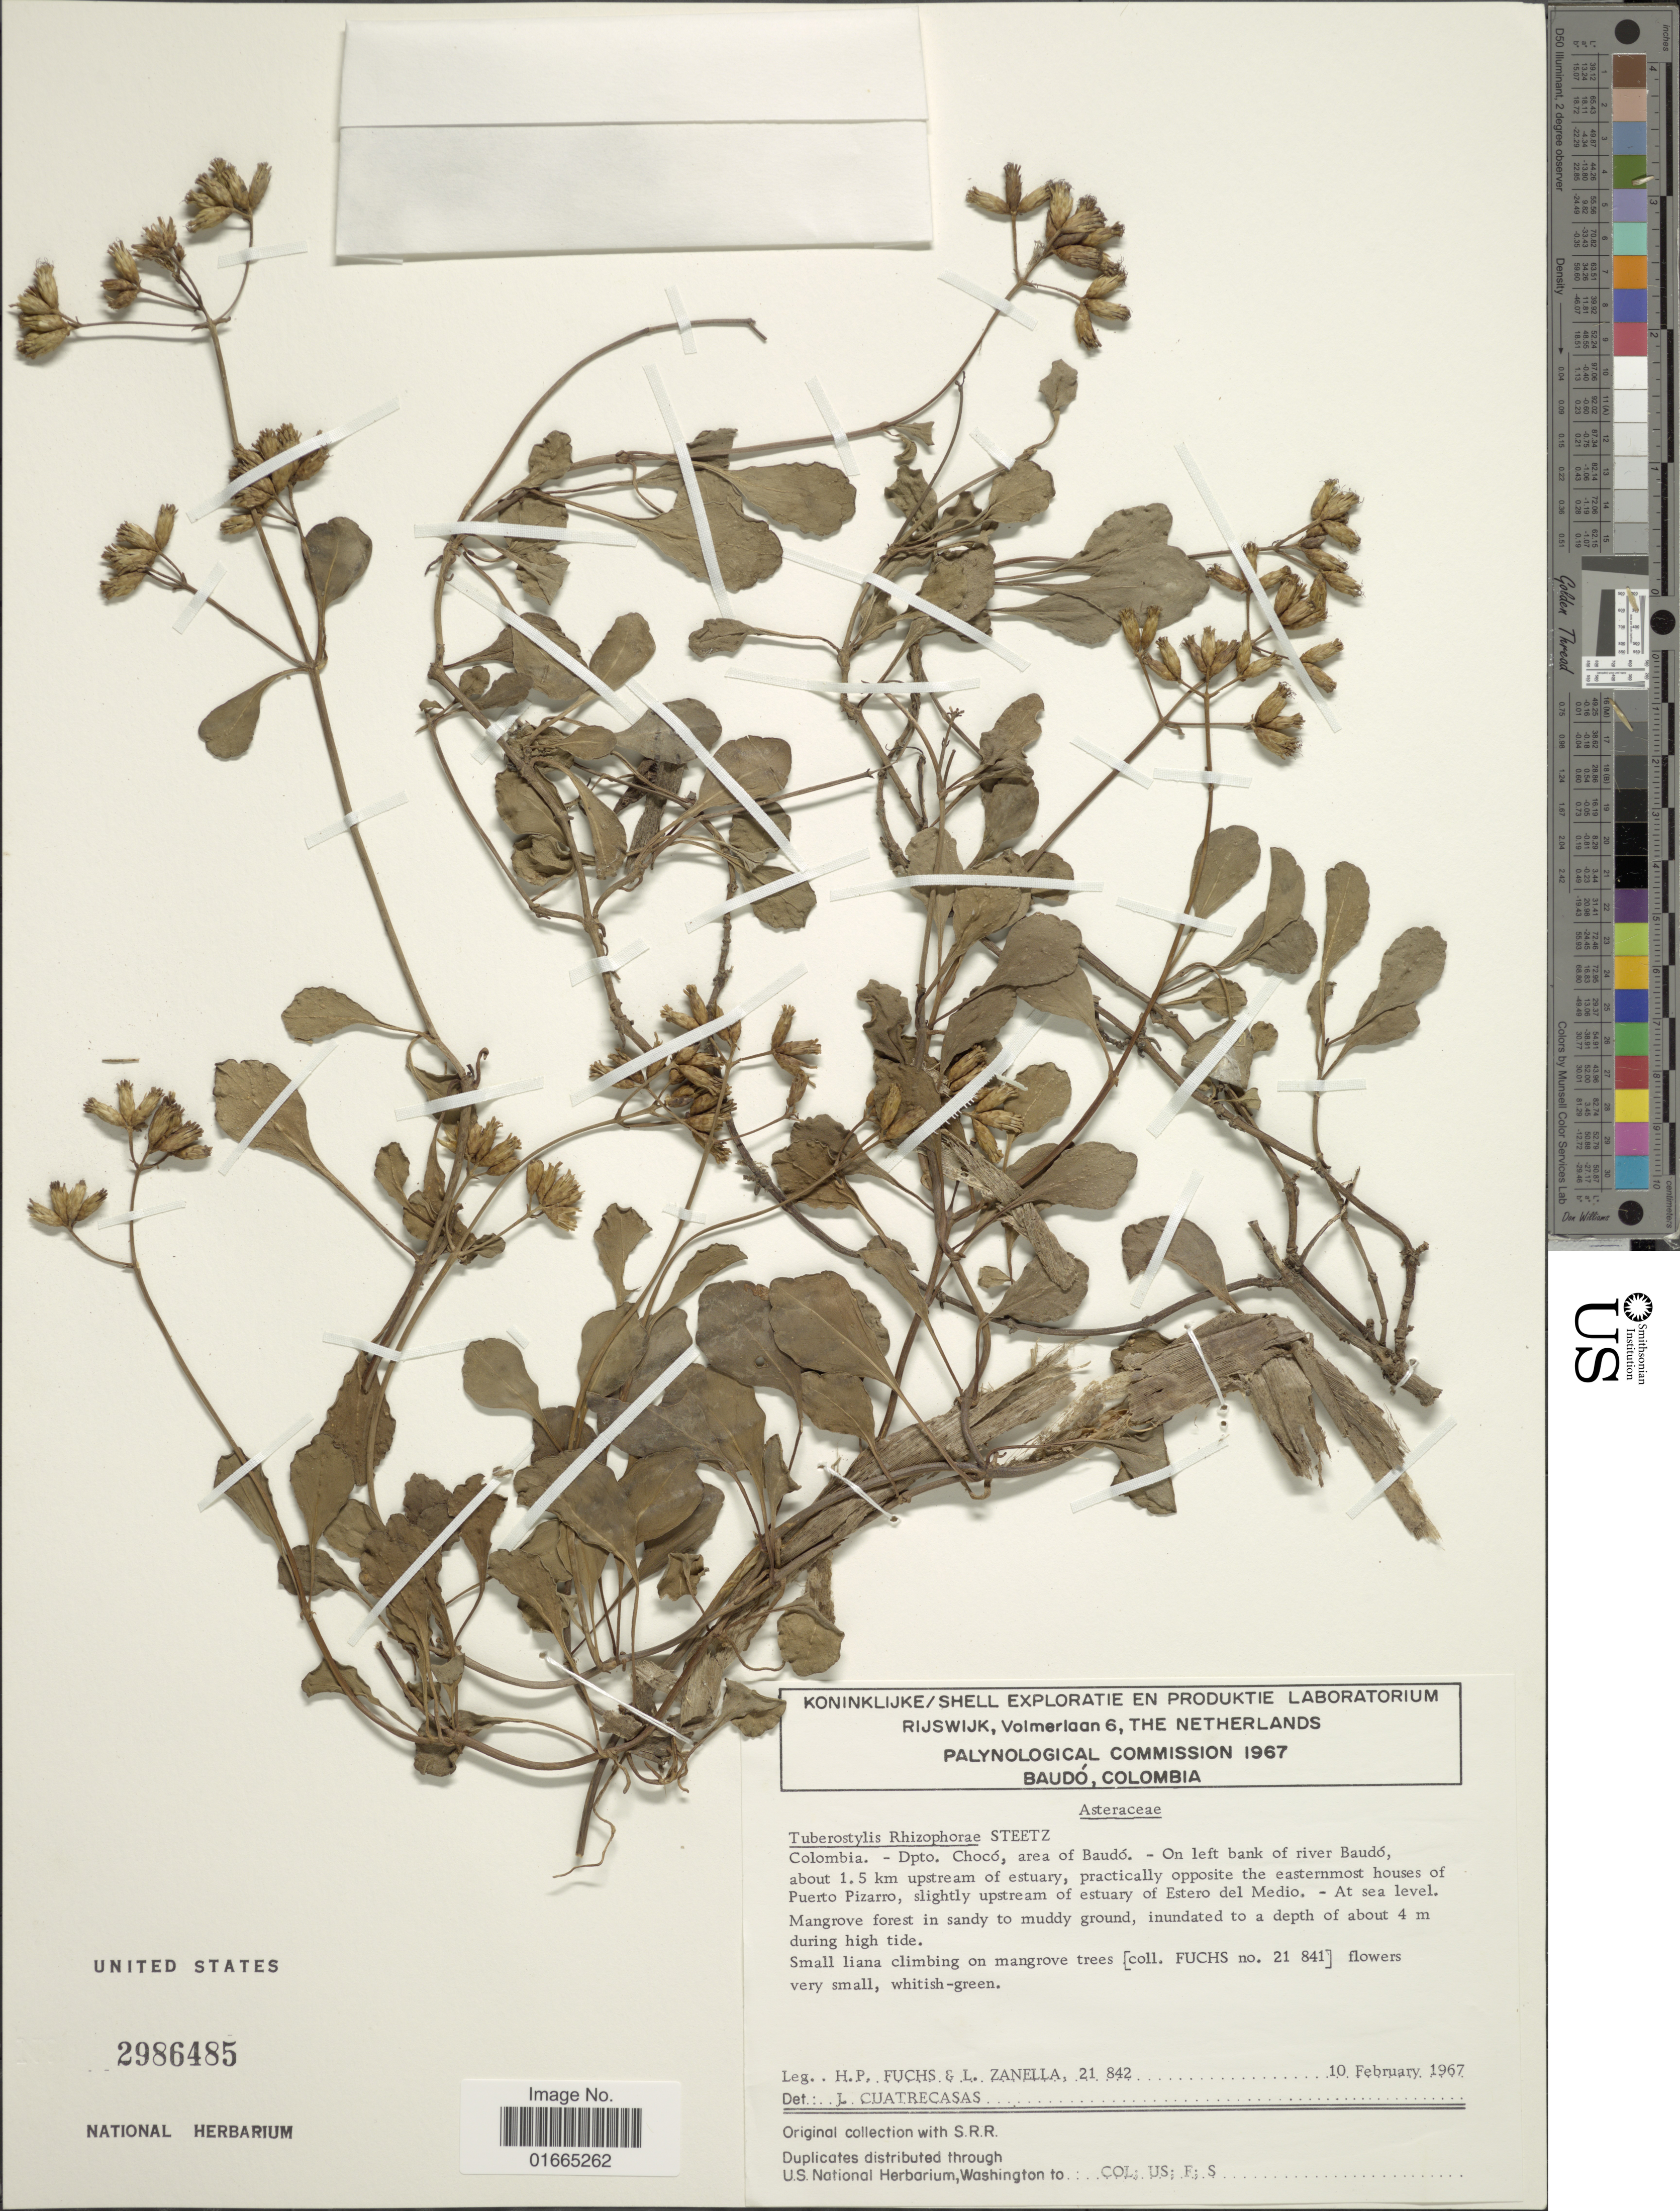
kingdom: Plantae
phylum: Tracheophyta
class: Magnoliopsida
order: Asterales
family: Asteraceae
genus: Tuberostylis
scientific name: Tuberostylis rhizophorae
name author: Steetz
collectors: H. P. Fuchs & L. Zanella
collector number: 21842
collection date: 1967-02-10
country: Colombia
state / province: Chocó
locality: Dpto. Chocó, area of Baudó - On left bank of river Baudó, about 1.5 km upstream of estuary, practically opposite the easternmost houses of Puerto Pizarro, slightly upstream of estuary of Estero del Medio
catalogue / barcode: US 2986485